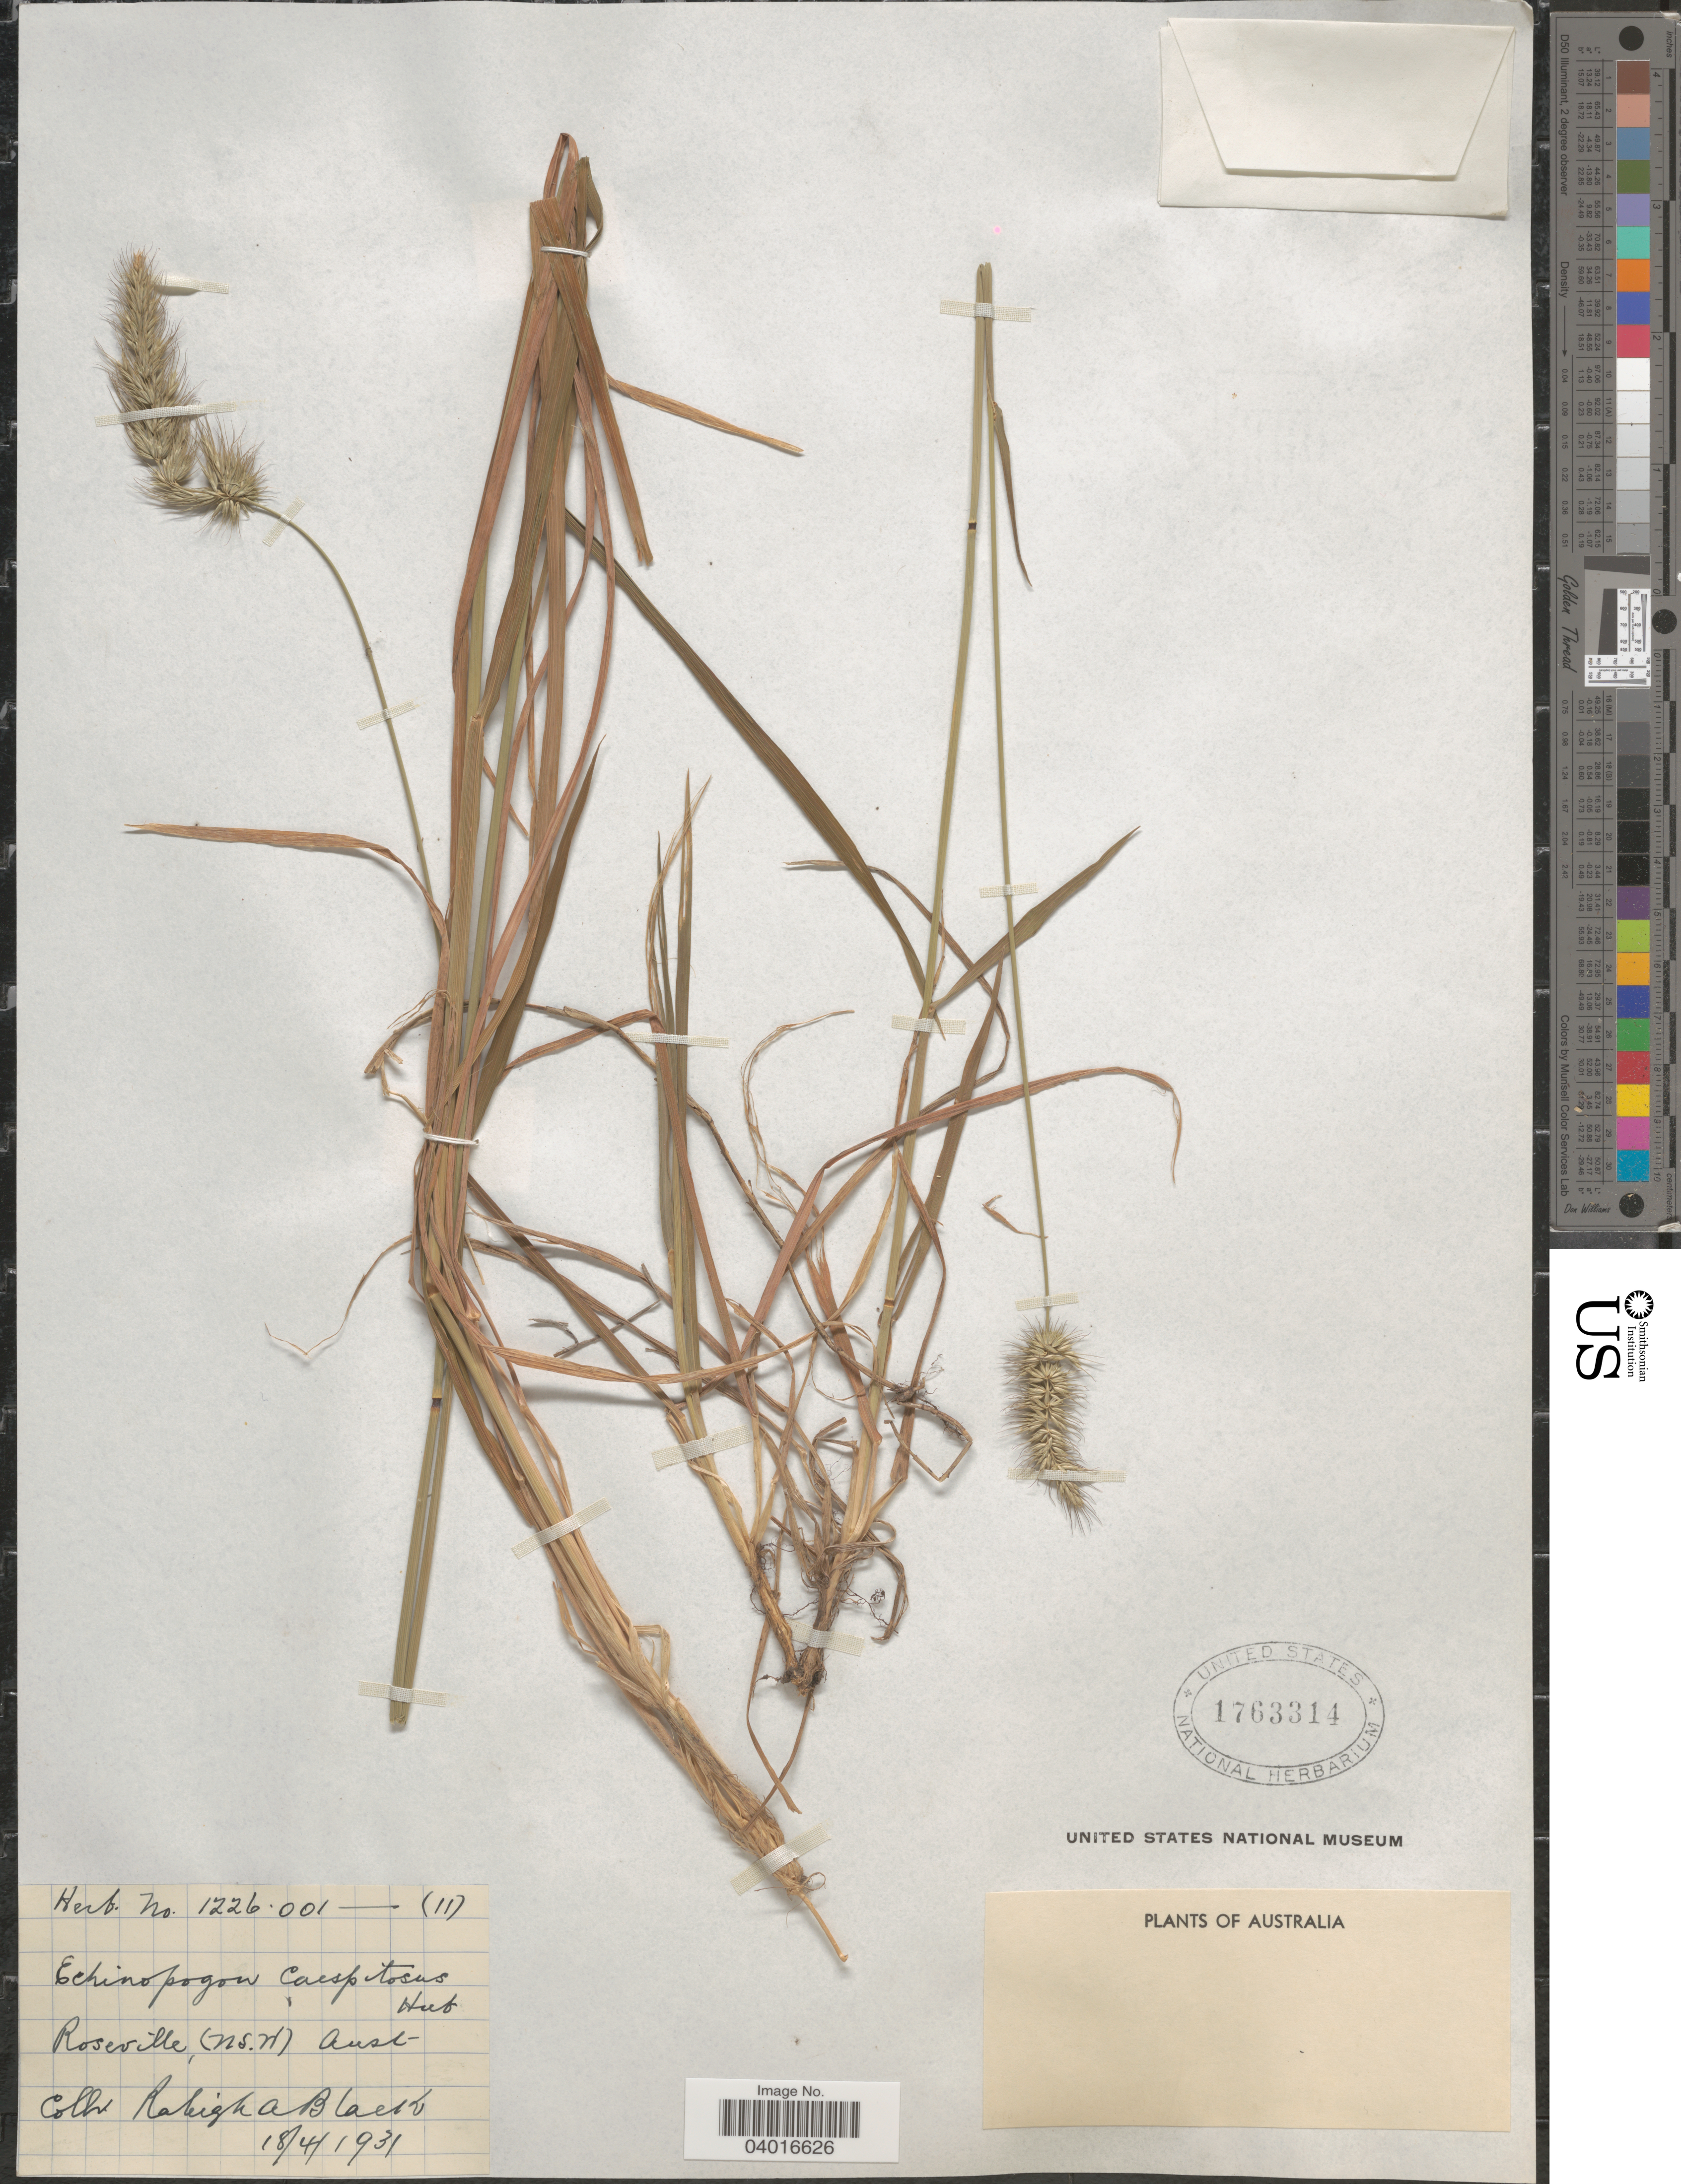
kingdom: Plantae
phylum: Tracheophyta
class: Liliopsida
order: Poales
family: Poaceae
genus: Echinopogon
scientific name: Echinopogon caespitosus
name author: C.E. Hubb.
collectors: R. A. Black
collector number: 1226001/11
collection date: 1931-04-18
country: Australia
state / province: New South Wales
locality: Roseville.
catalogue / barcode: US 1763314